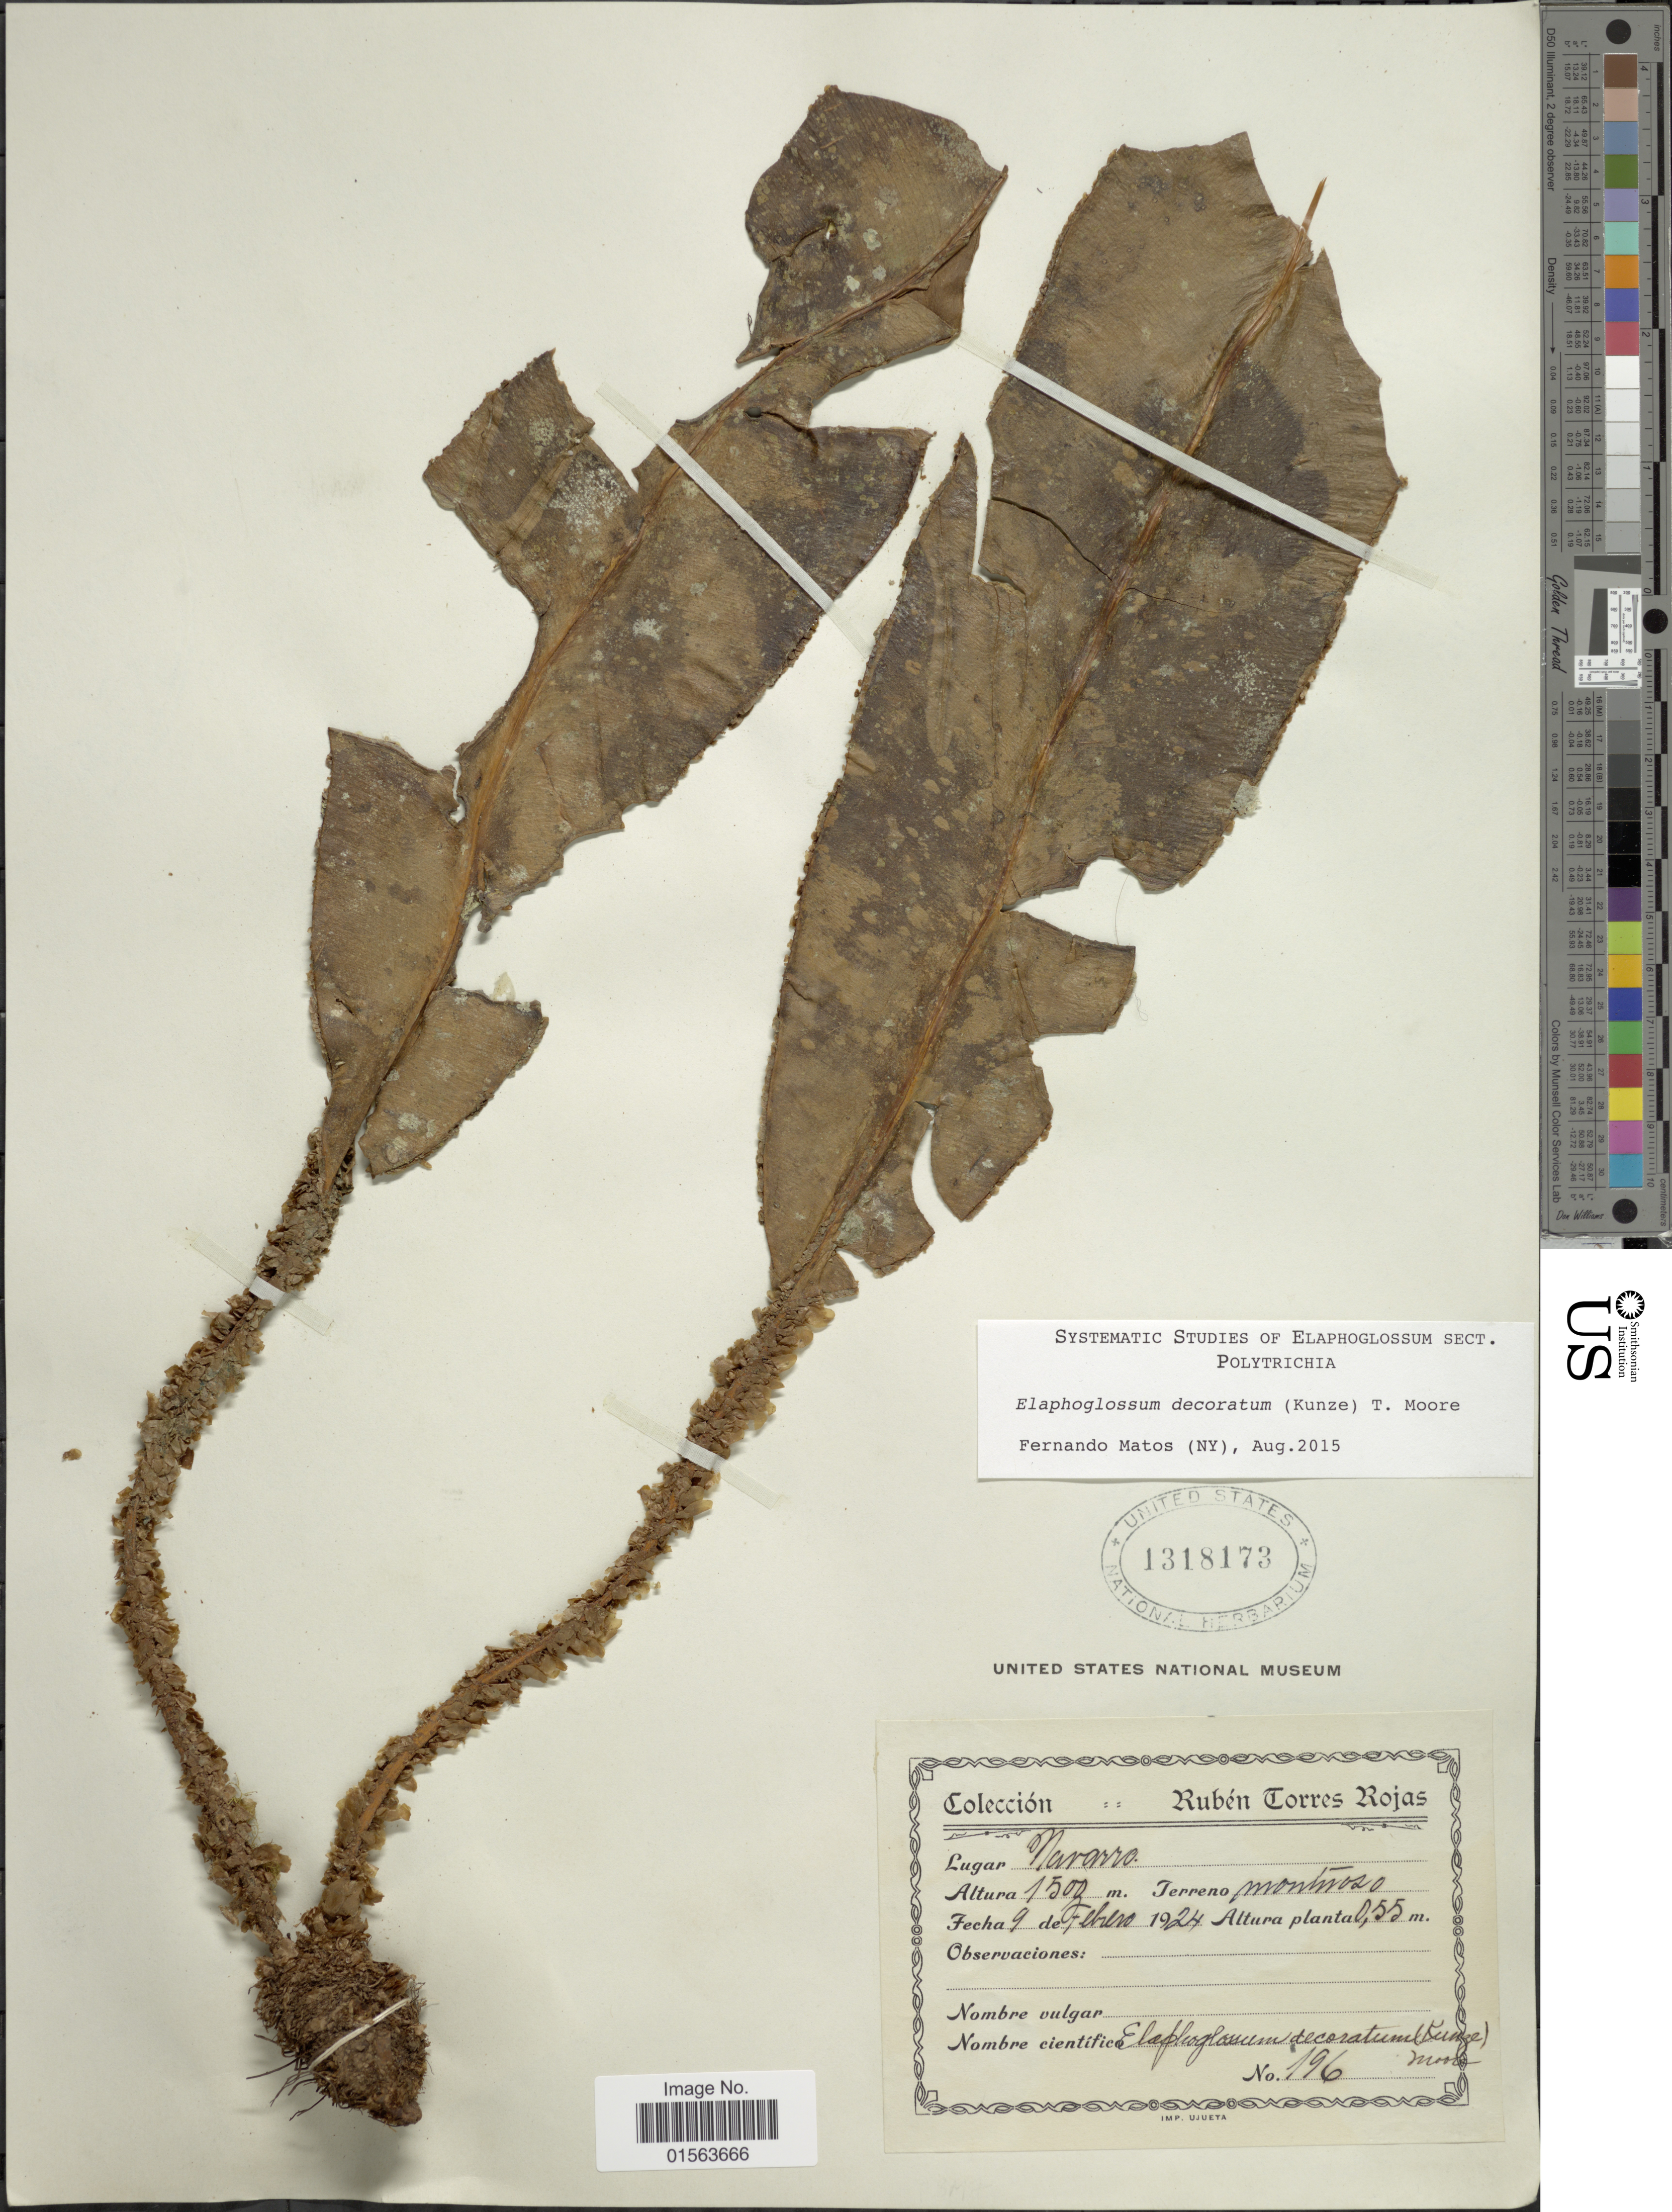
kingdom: Plantae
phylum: Tracheophyta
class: Polypodiopsida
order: Polypodiales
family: Dryopteridaceae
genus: Elaphoglossum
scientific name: Elaphoglossum decoratum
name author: (Kunze) T. Moore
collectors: R. Torres Rojas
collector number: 196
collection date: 1924-02-09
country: Costa Rica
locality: Navarro, Terreno Montanoso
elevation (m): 1500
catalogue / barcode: US 1318173